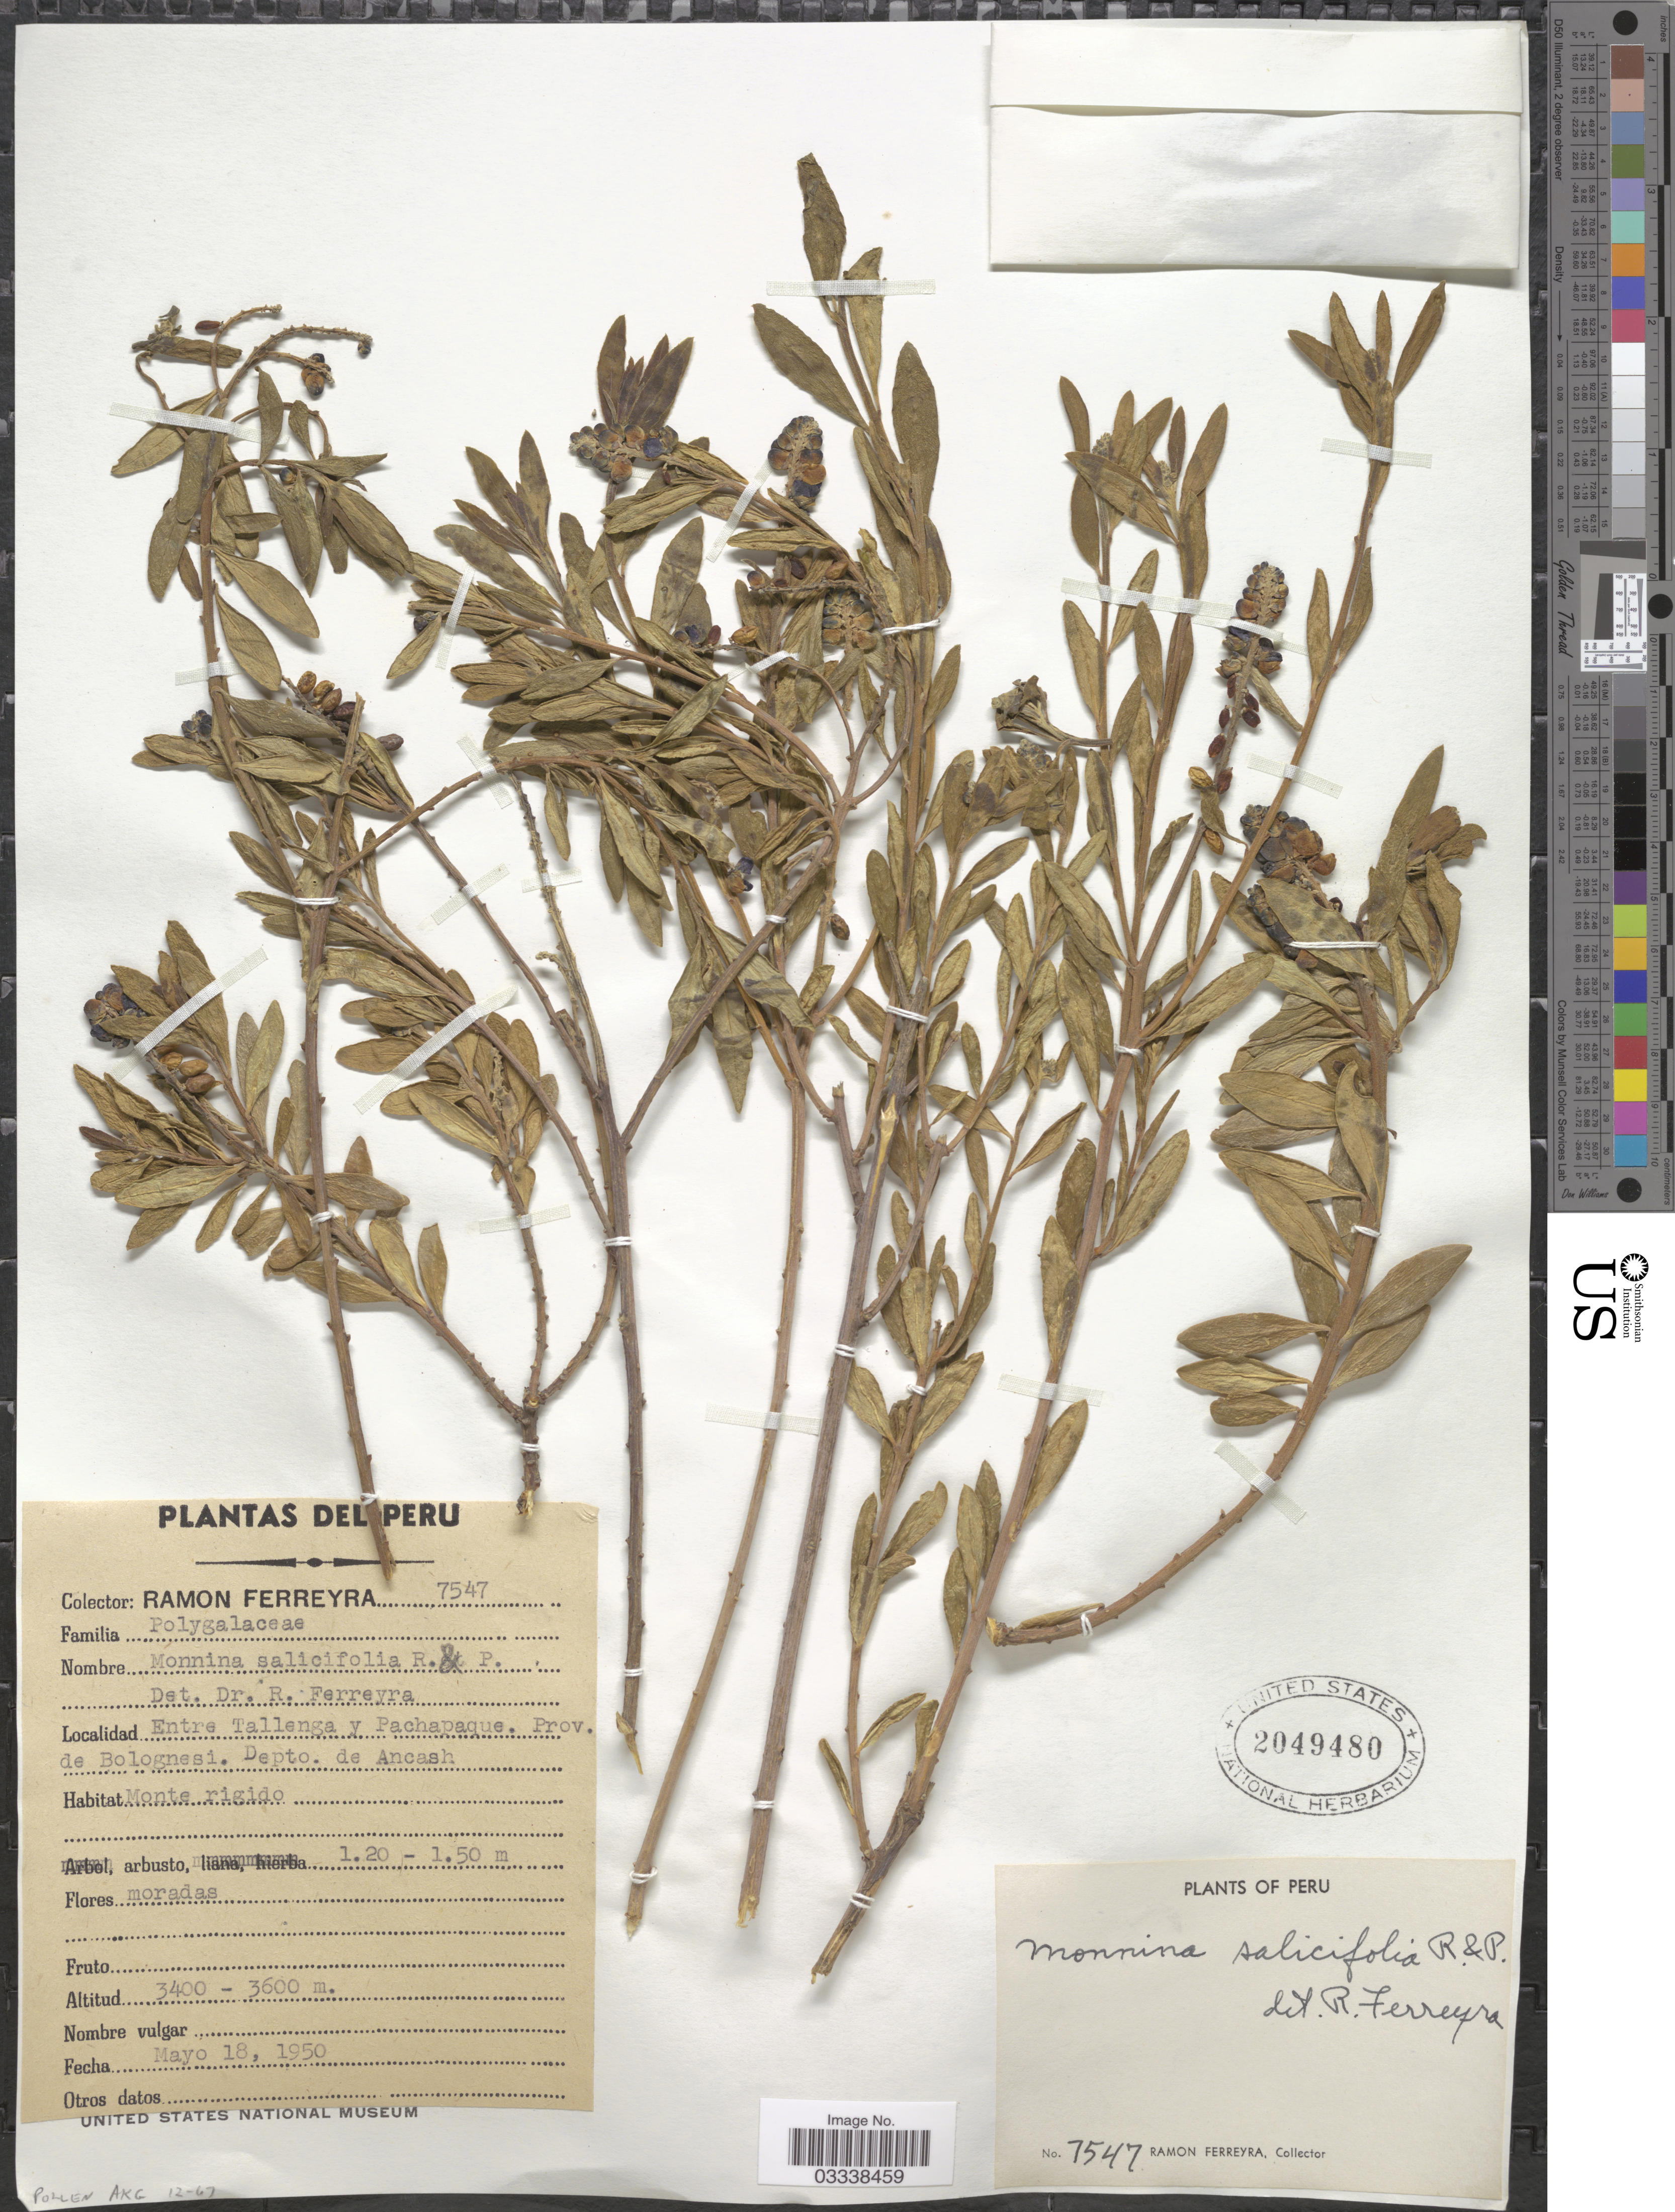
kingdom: Plantae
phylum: Tracheophyta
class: Magnoliopsida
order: Fabales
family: Polygalaceae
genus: Monnina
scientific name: Monnina salicifolia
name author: Ruiz & Pav.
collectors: R. A. Ferreyra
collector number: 7547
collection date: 1950-05-18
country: Peru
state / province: Ancash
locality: Entre Tallenga y Pachapaque. Prov. de Bolognesi. Depto. de Ancash.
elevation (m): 3400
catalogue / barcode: US 2049480